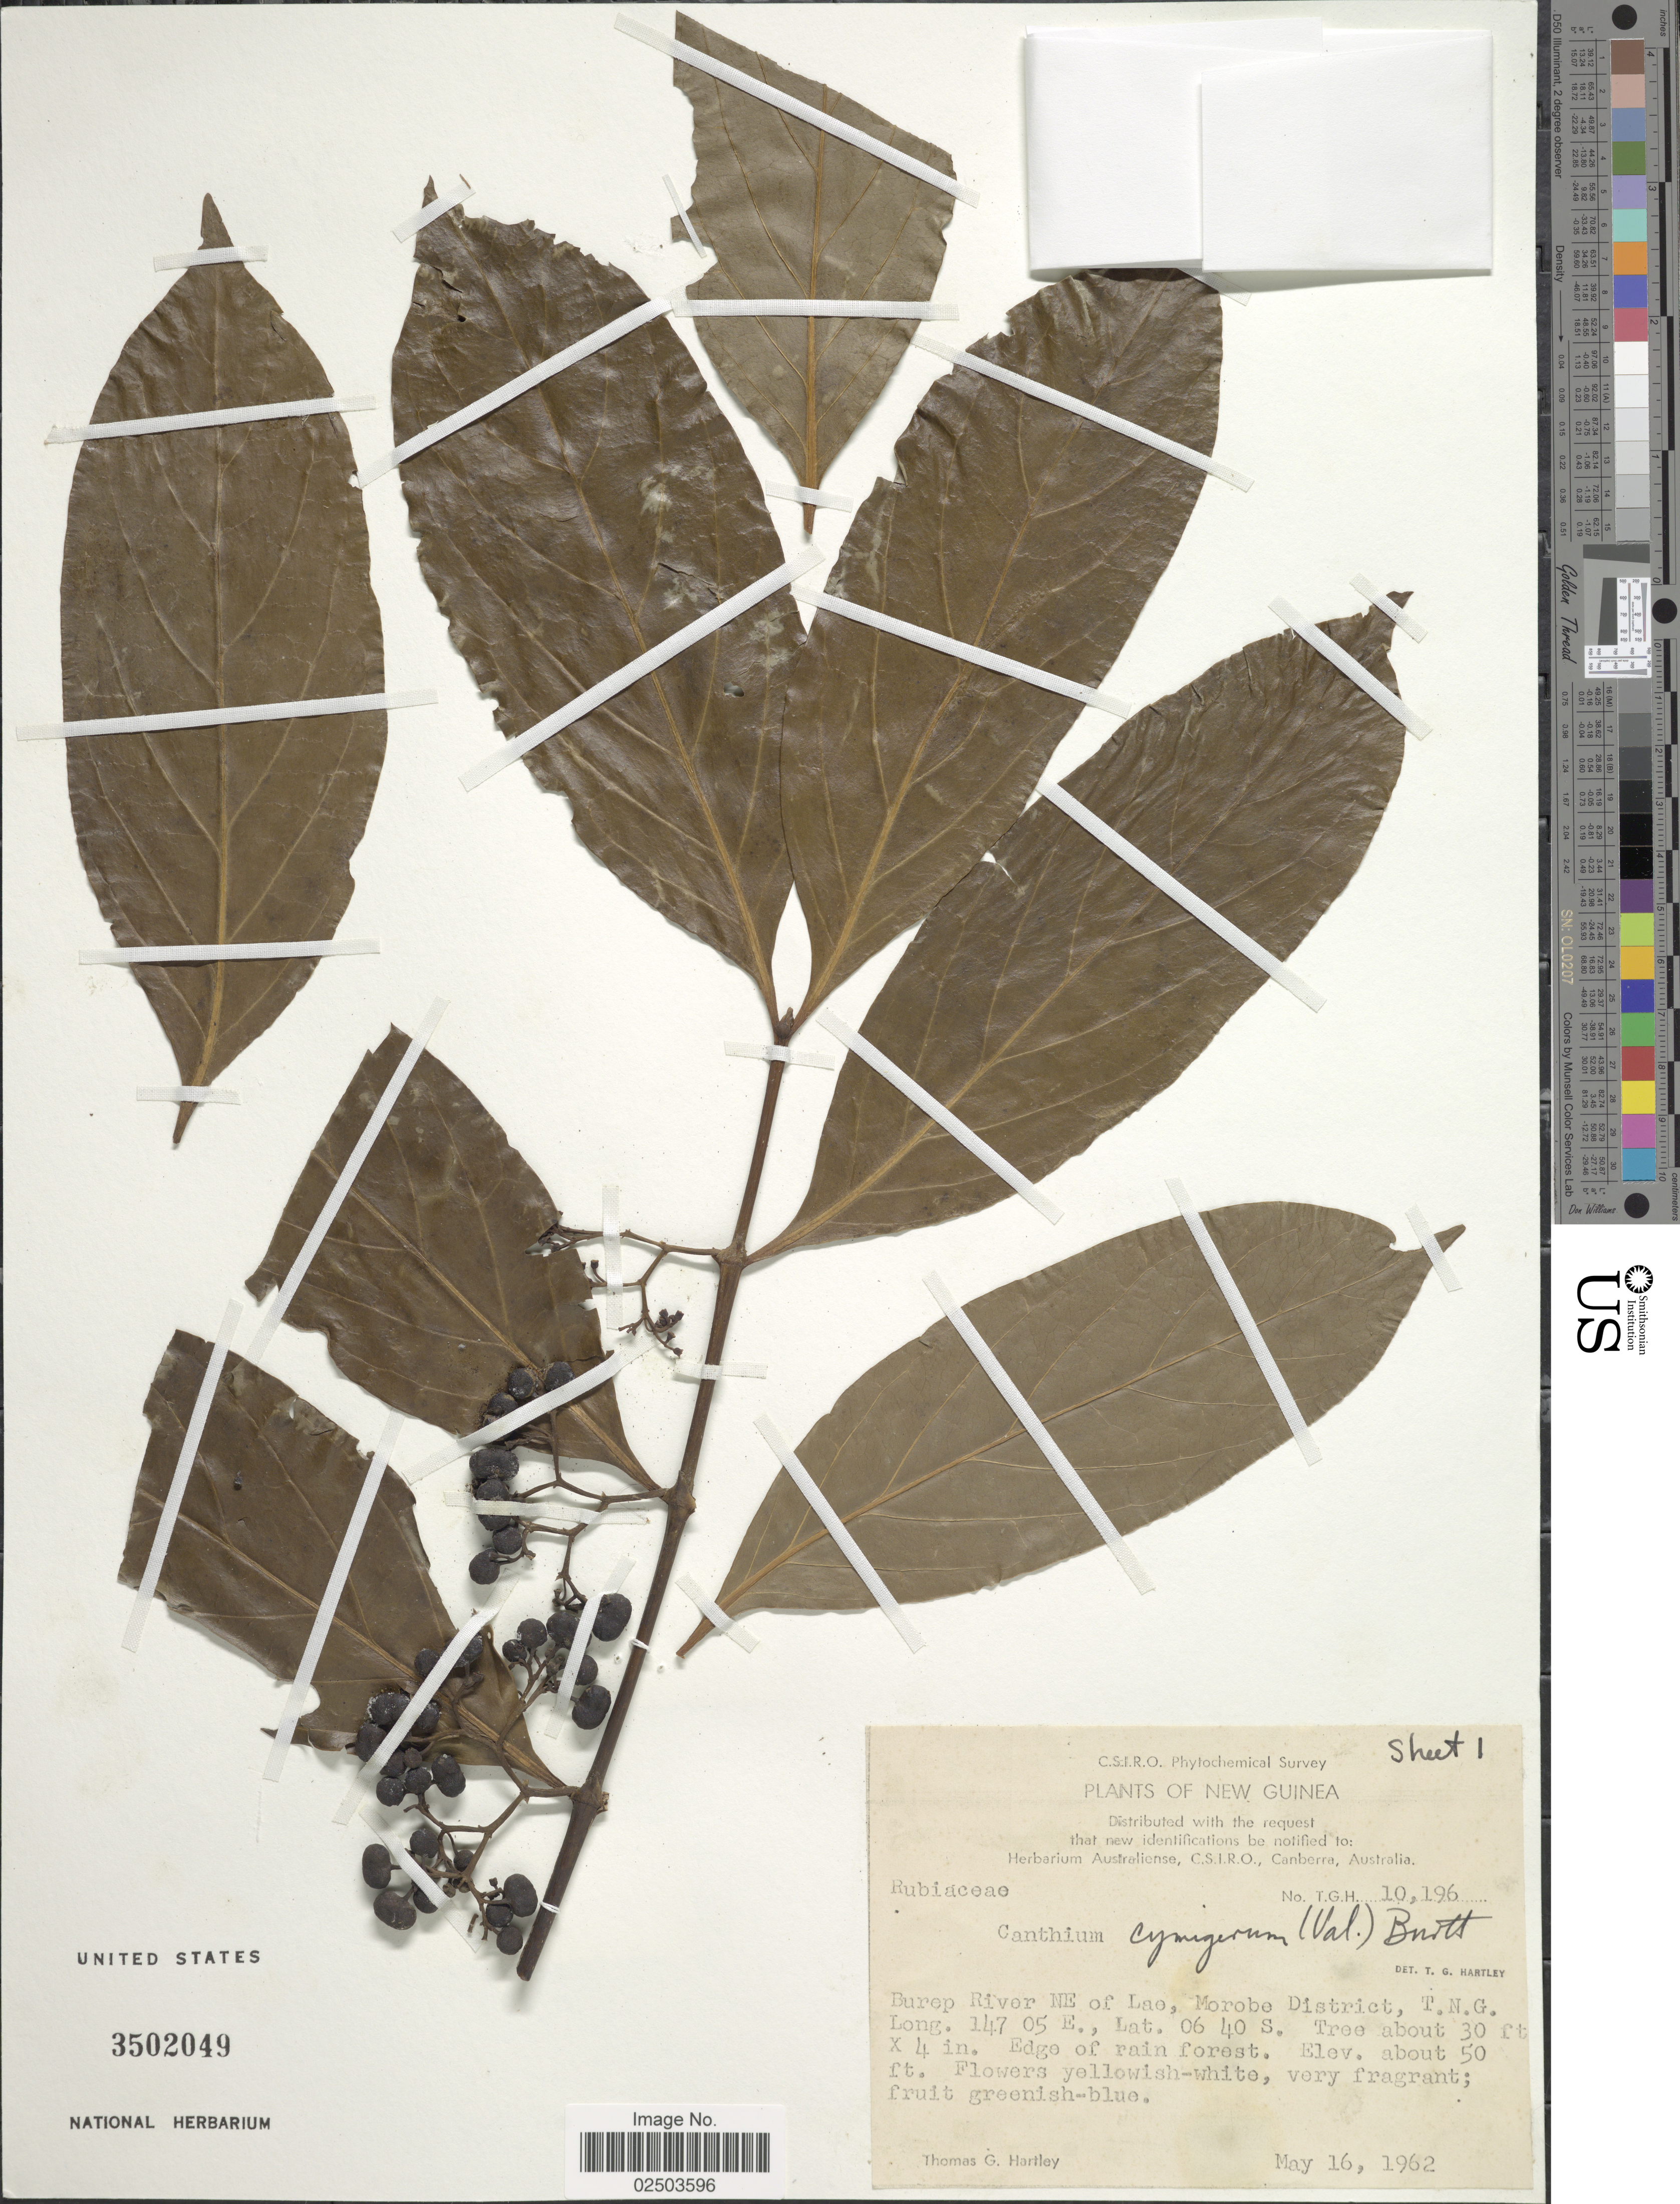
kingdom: Plantae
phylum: Tracheophyta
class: Magnoliopsida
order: Gentianales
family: Rubiaceae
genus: Psydrax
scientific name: Psydrax cymigera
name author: (Valeton) S. T. Reynolds & R.J.F. Hend.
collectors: T. G. Hartley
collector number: T.G.H. 10196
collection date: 1962-05-16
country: Papua New Guinea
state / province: Morobe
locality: New Guinea. Burep River NE of Lae, Morobe District, T. N. G.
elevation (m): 15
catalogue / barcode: US 3502049